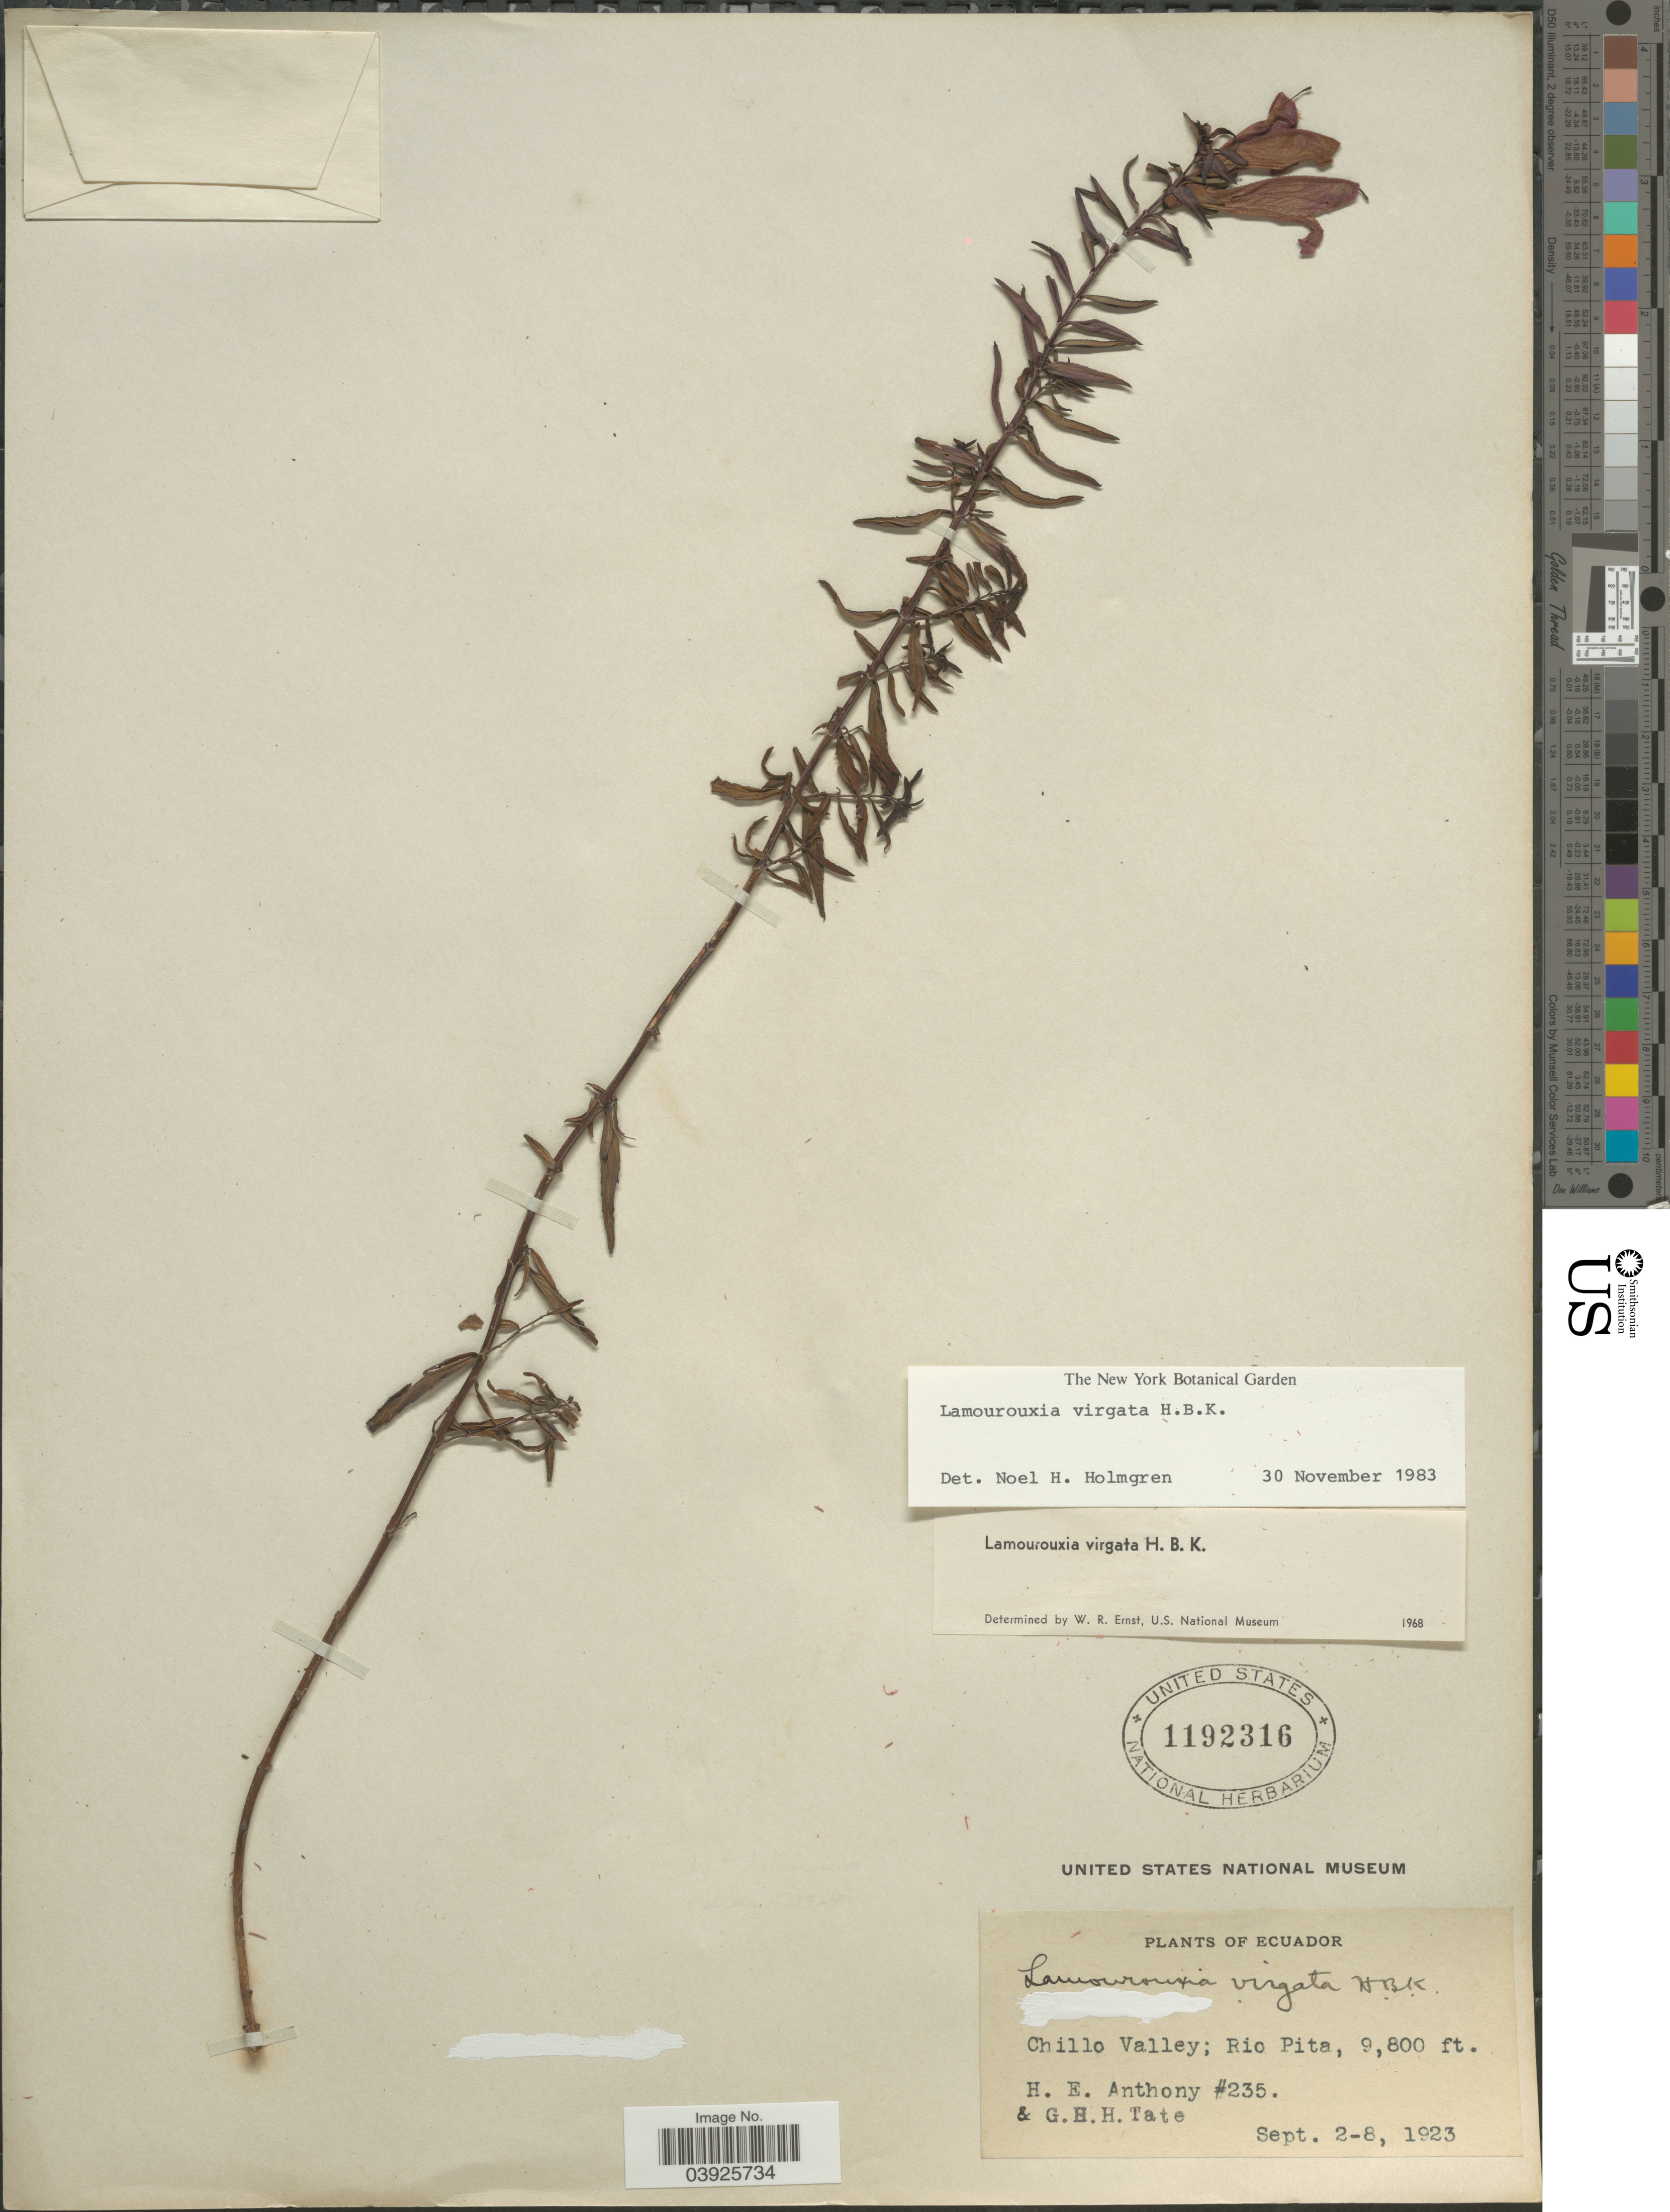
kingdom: Plantae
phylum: Tracheophyta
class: Magnoliopsida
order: Lamiales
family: Orobanchaceae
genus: Lamourouxia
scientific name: Lamourouxia virgata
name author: Kunth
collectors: H. E. Anthony & G. H. H.Tate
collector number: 235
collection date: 1923-09-02/1923-09-08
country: Ecuador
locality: Chillo Valley; Rio Pita.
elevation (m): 2987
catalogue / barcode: US 1192316